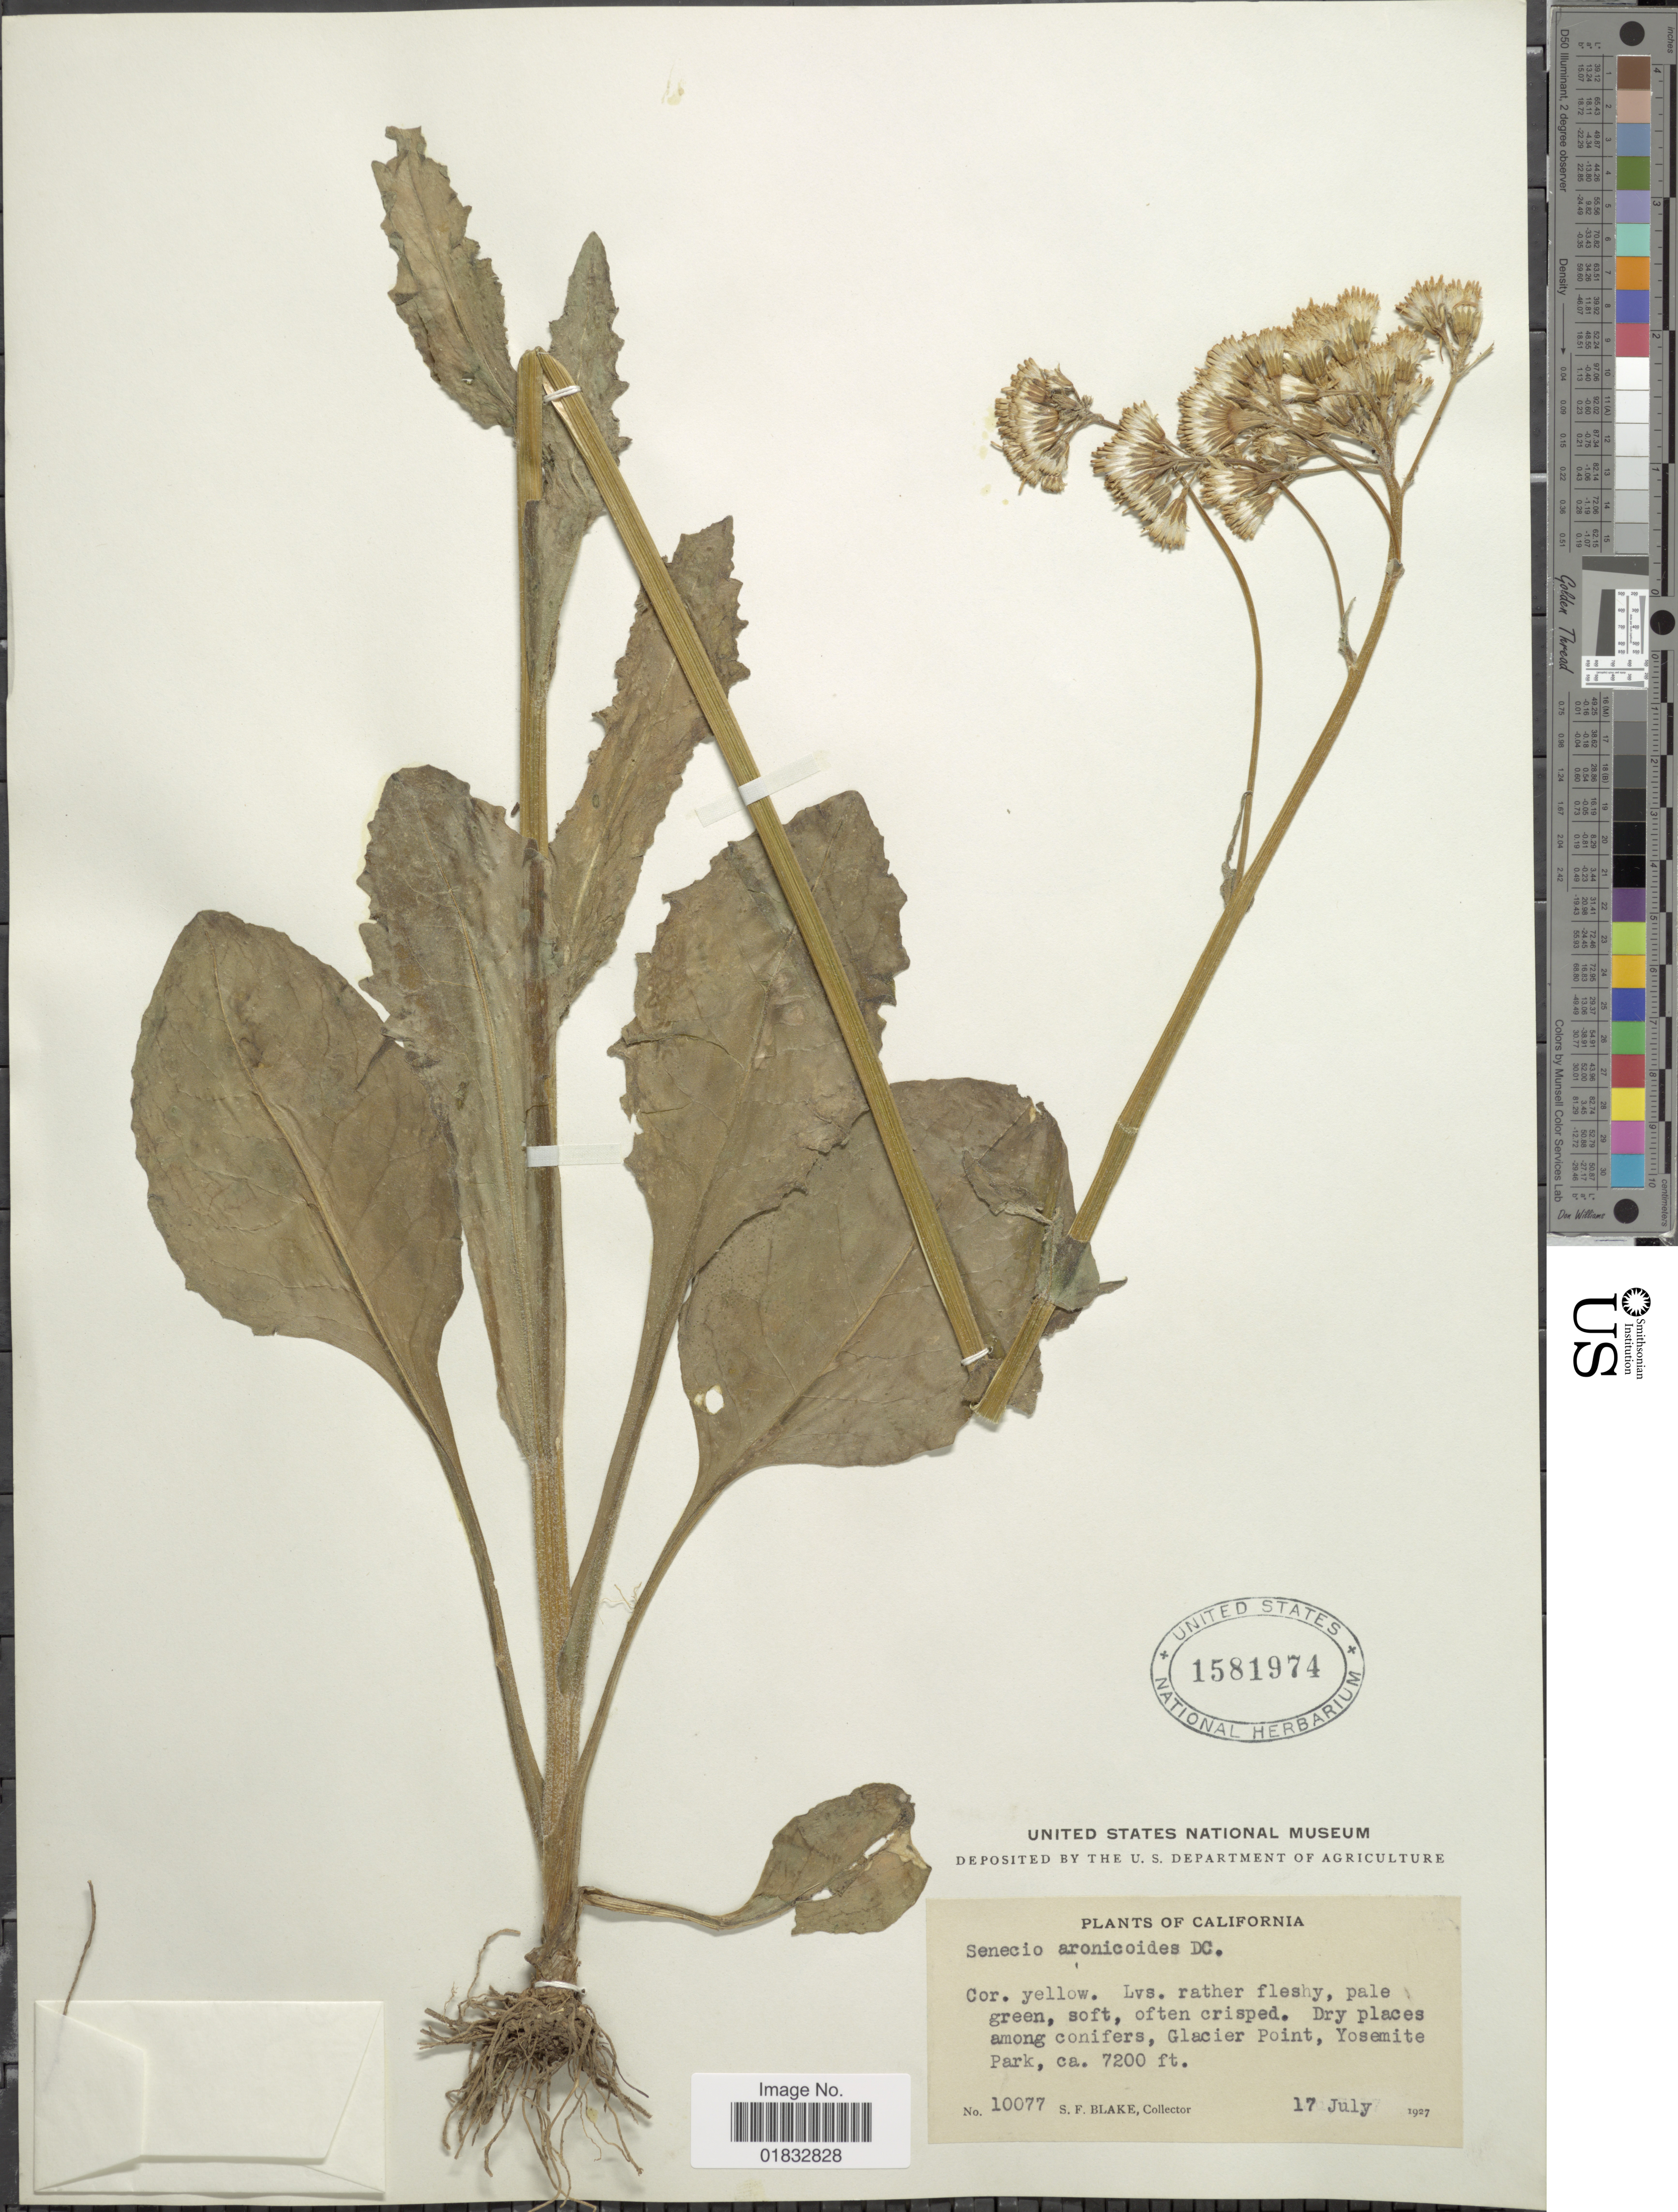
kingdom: Plantae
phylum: Tracheophyta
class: Magnoliopsida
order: Asterales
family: Asteraceae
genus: Senecio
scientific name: Senecio aronicoides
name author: DC.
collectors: S. Blake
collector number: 10077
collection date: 1927-07-17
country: United States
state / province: California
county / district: Mariposa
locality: Dry places among conifers, Glacier Point, Yosemite Park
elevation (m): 2195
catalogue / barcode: US 1581974